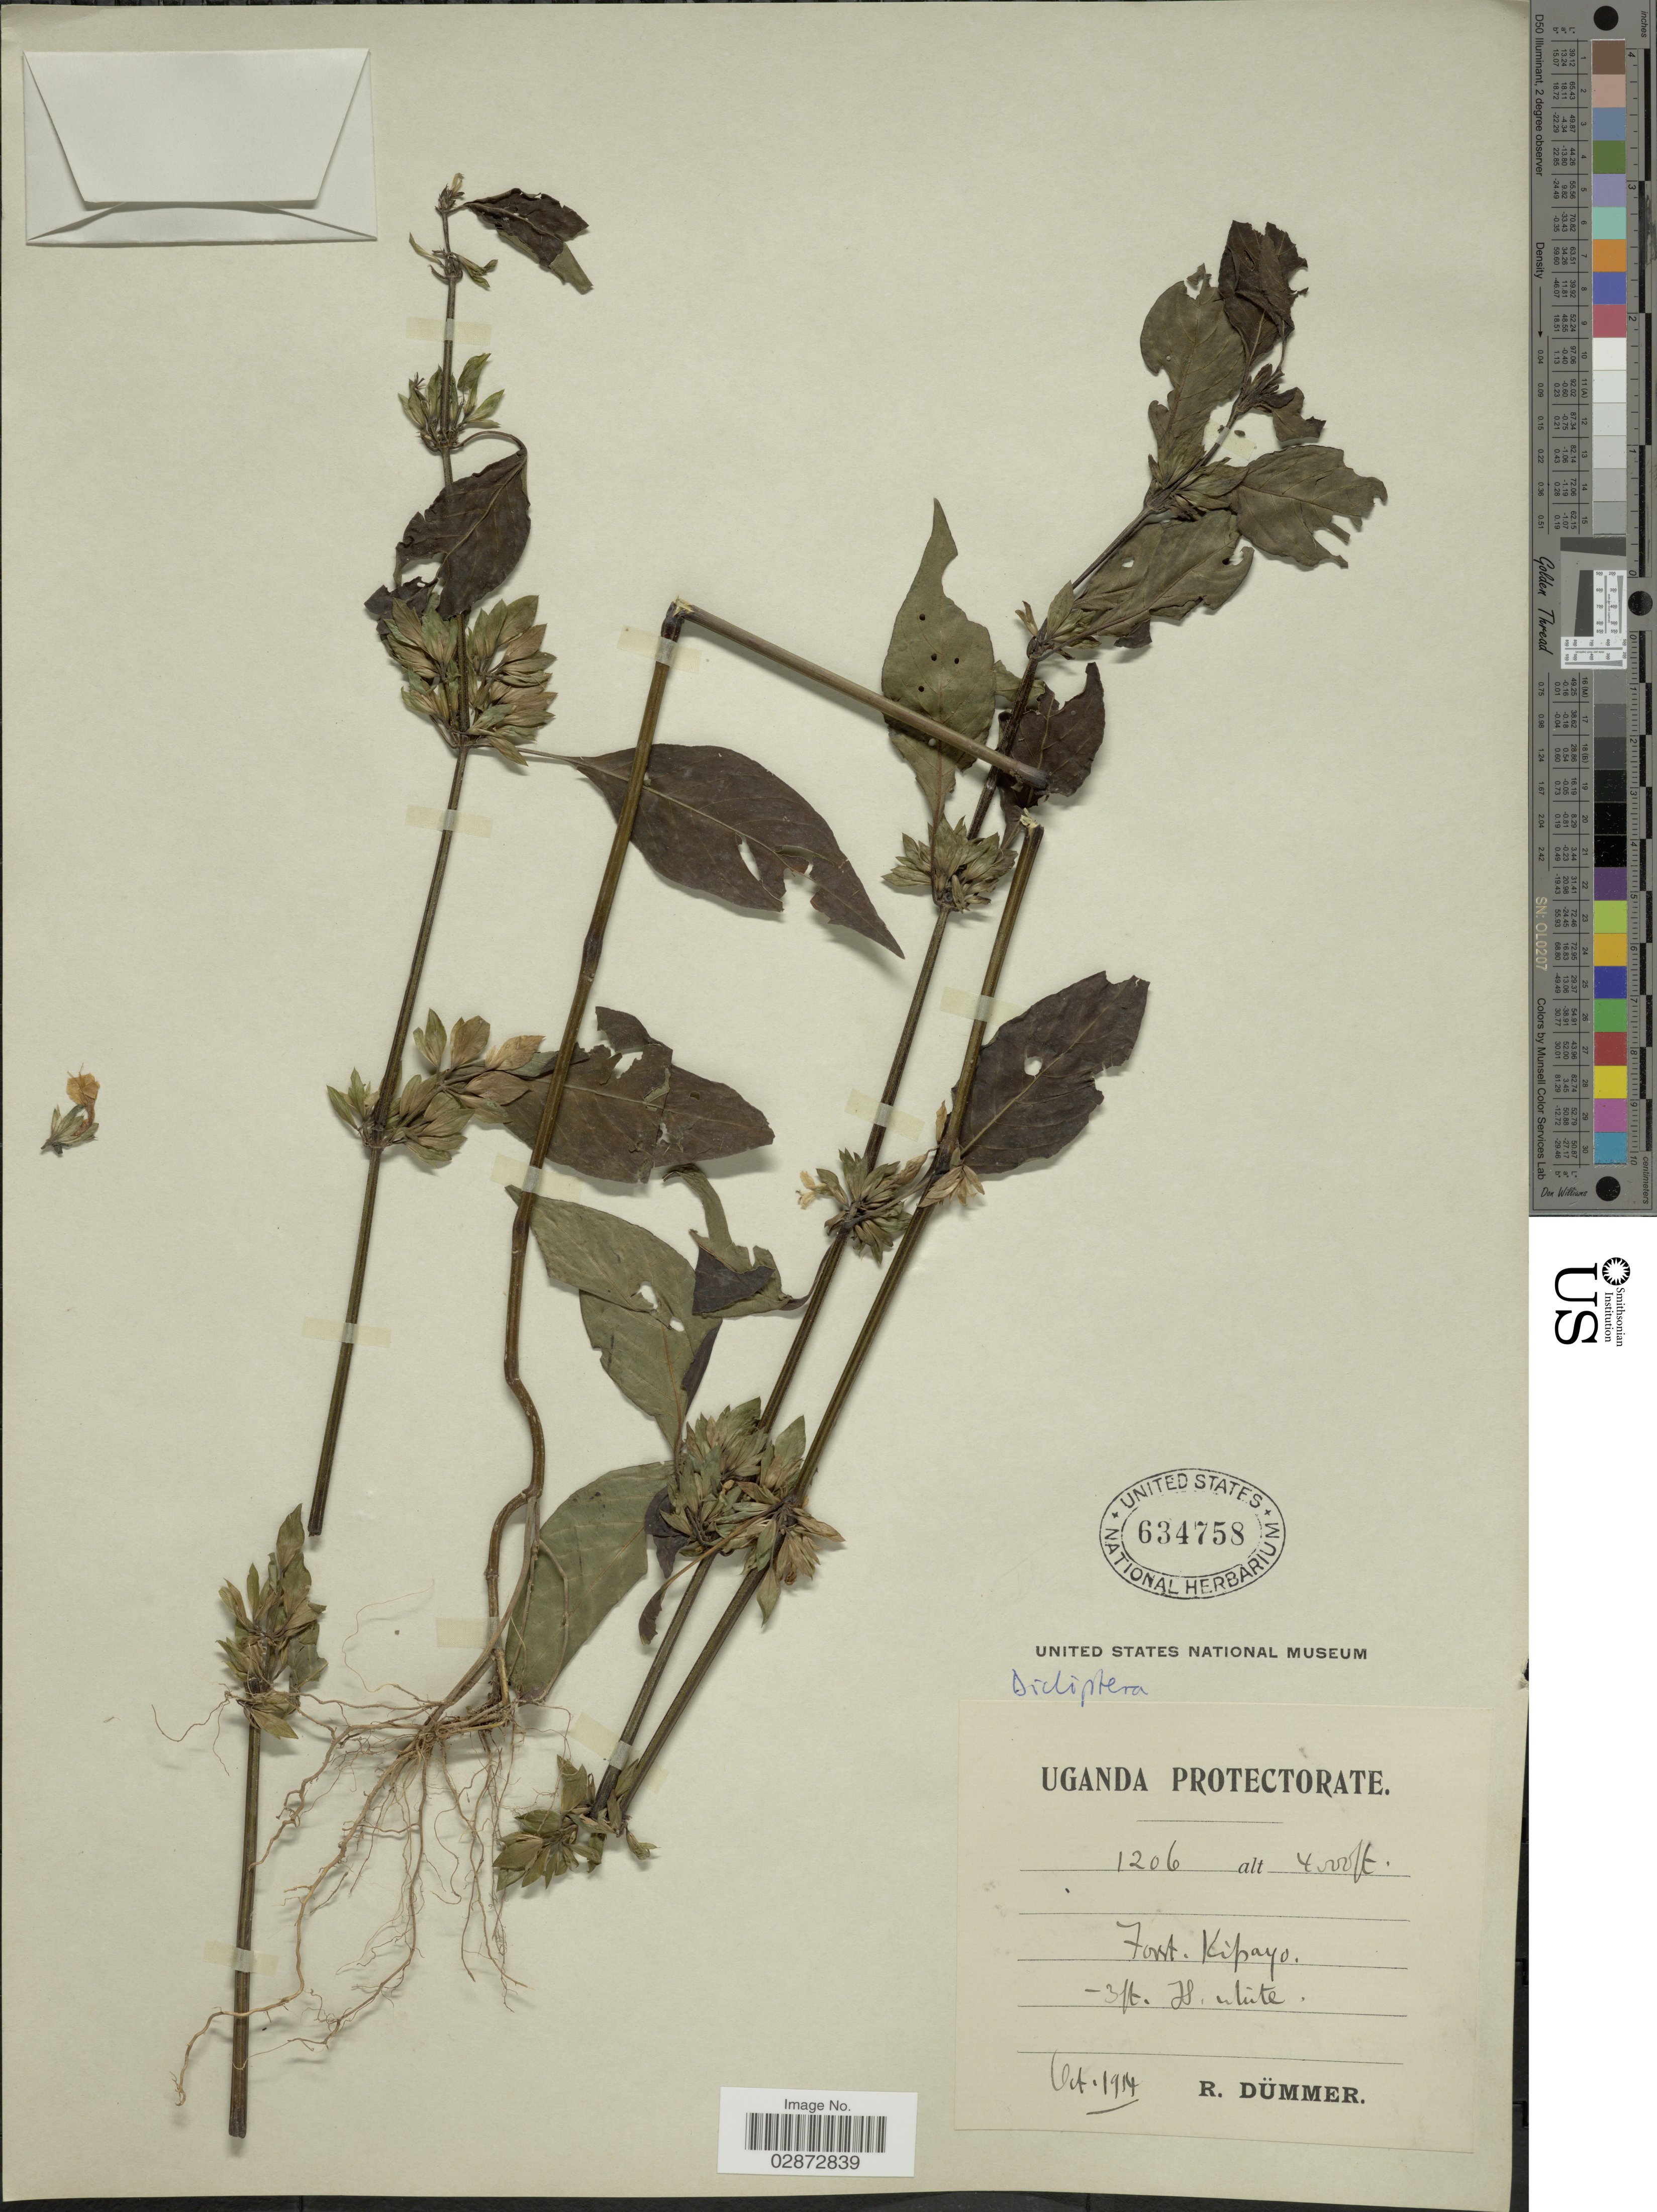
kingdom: Plantae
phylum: Tracheophyta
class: Magnoliopsida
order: Lamiales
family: Acanthaceae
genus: Dicliptera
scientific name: Dicliptera sp.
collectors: R. Duemmer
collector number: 1206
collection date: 1914-10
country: Uganda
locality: Uganda Protectorate, Forest Kipayo.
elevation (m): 1219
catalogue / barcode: US 634758